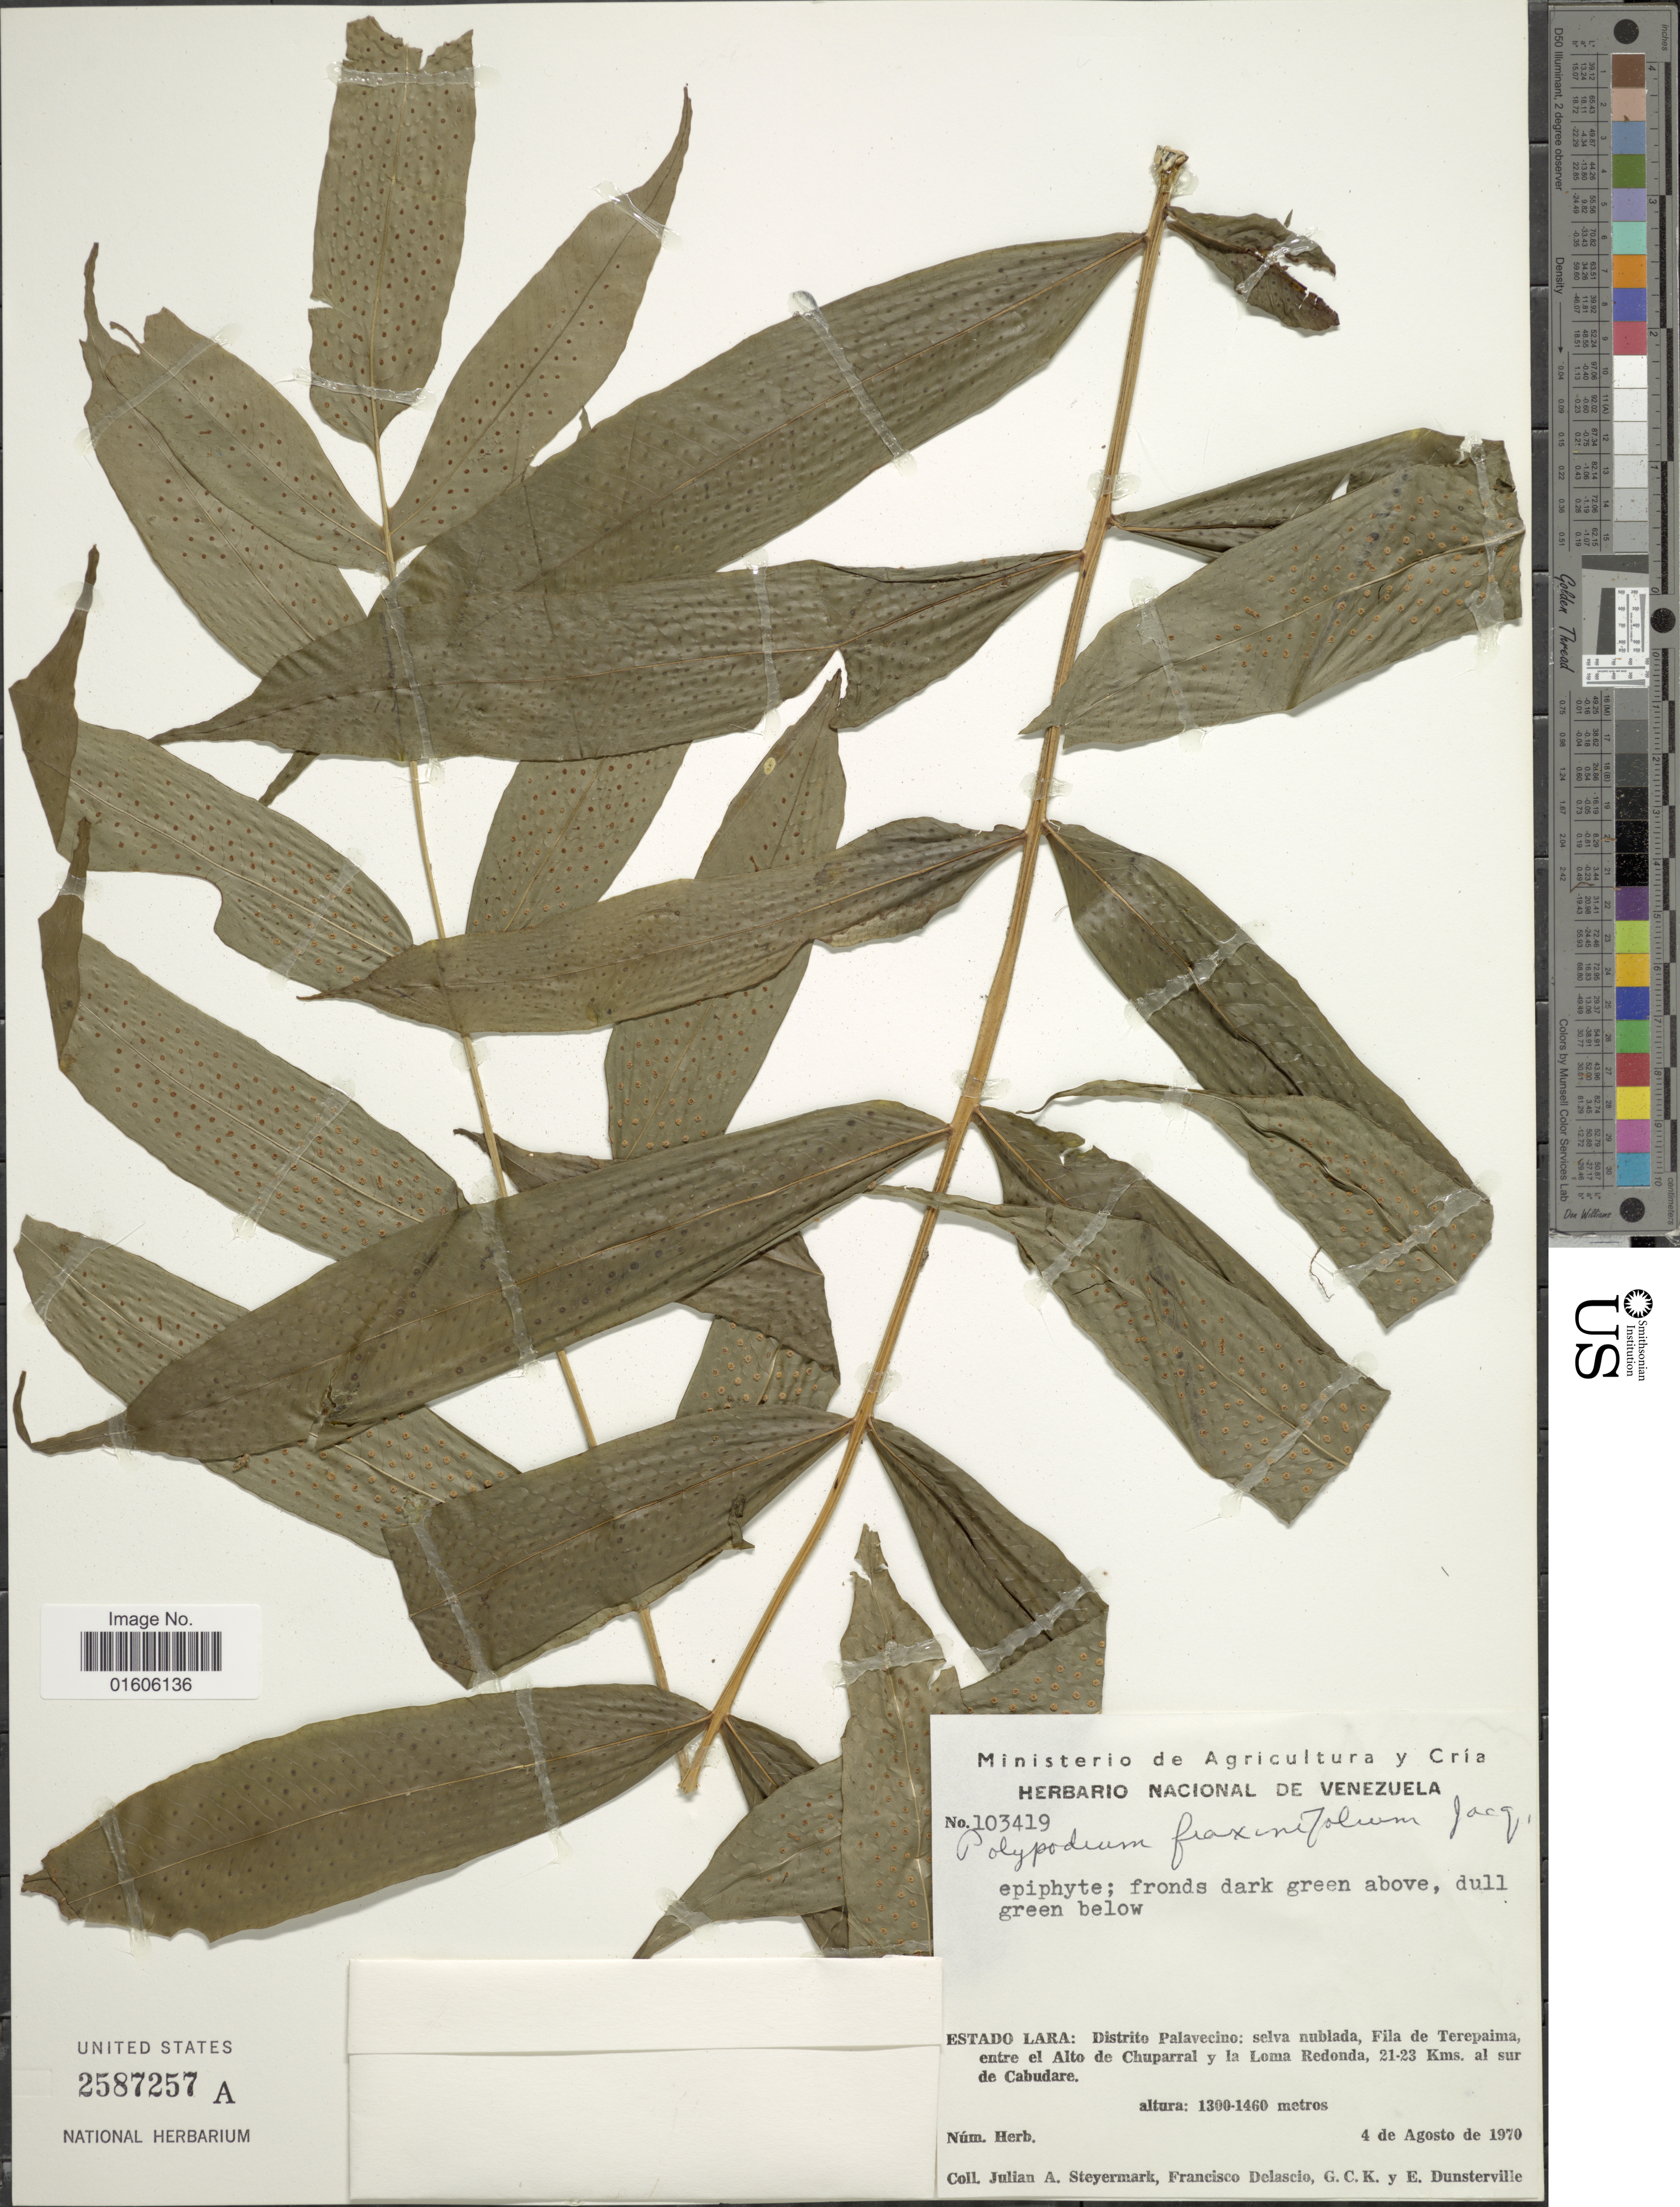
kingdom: Plantae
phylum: Tracheophyta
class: Polypodiopsida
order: Polypodiales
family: Polypodiaceae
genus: Serpocaulon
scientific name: Serpocaulon fraxinifolium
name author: (Jacq.) A.R. Sm.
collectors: J. Steyermark, F. Delascio C., G. C. K. Dunsterville & E. Dunsterville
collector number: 103419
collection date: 1970-08-04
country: Venezuela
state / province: Lara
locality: Estado Lara: Distrito Palavecino: selva nublada, Fila de Terepaima, entre el Alto de Chuparral y la Loma Redonda, 21-23 Kms. al sur de Cabudare.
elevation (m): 1300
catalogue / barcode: US 2587257A